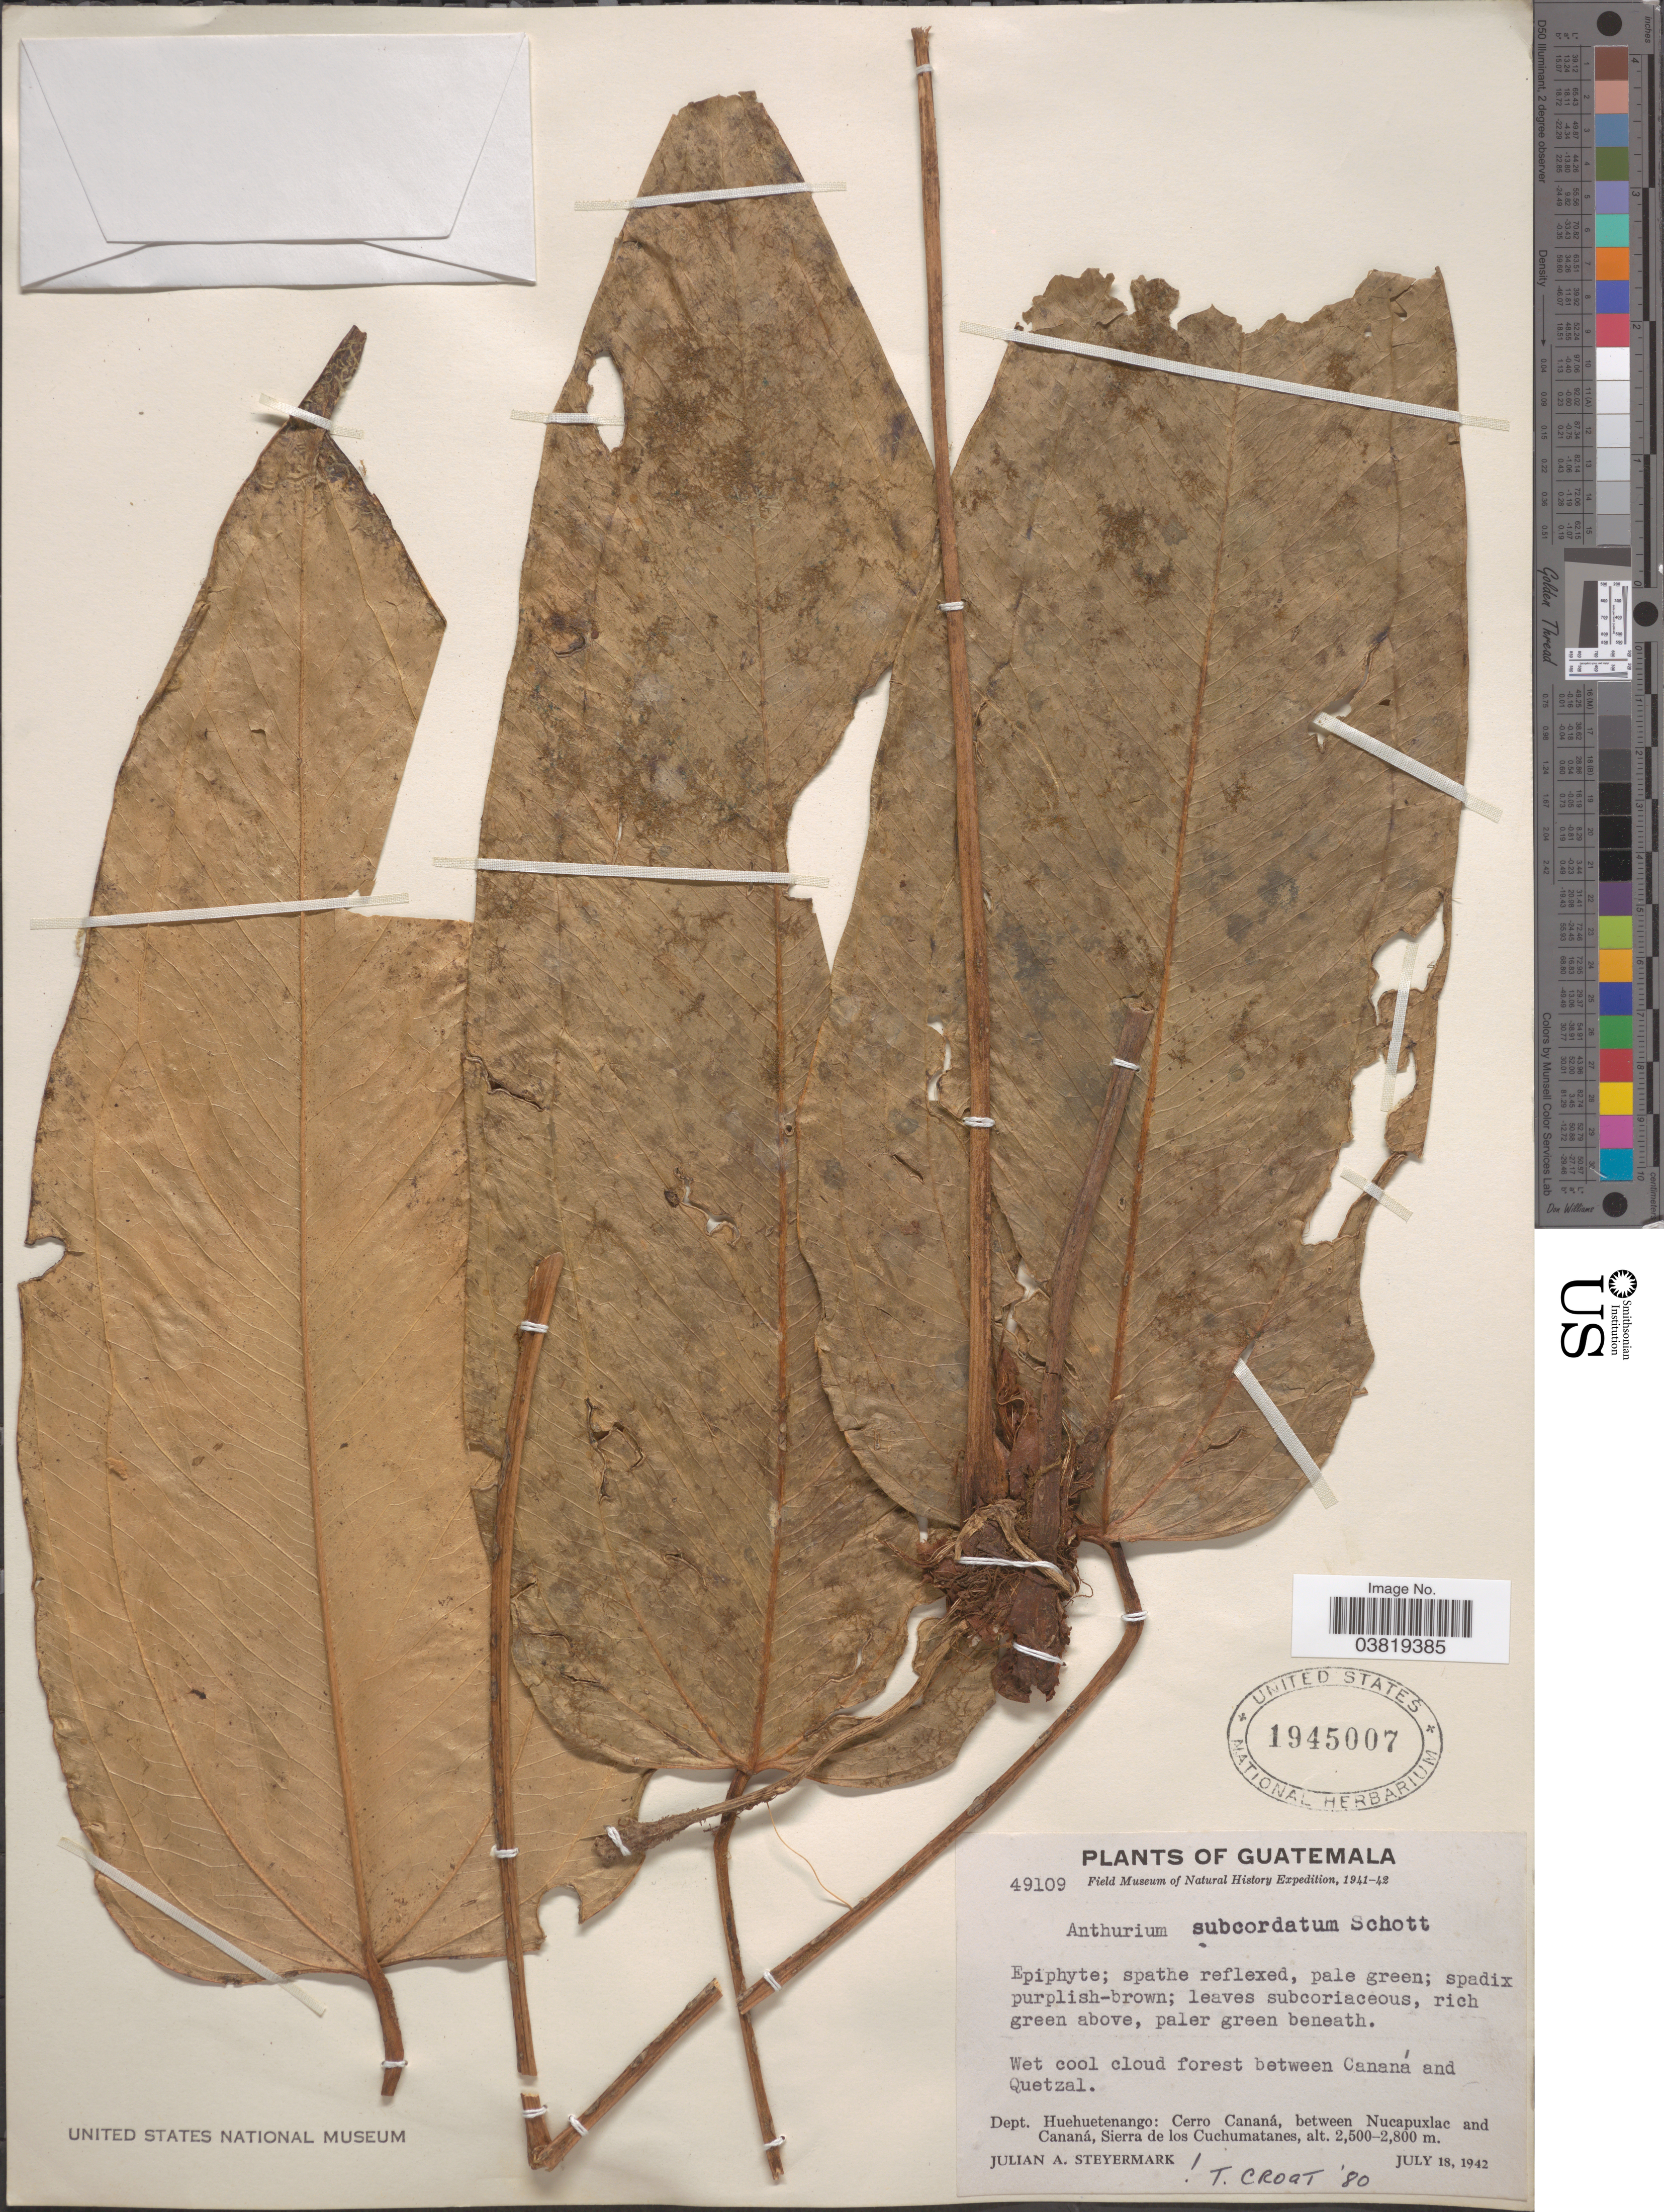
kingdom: Plantae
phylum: Tracheophyta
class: Liliopsida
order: Alismatales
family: Araceae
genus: Anthurium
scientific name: Anthurium subcordatum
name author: Schott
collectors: J. Steyermark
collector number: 49109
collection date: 1942-07-18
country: Guatemala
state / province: Huehuetenango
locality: Between Cananá and Quetzal. Dept. Huehuetenango: Cerro Cananá, between Nucapuxlac and Cananá, Sierra de los Cuchumatanes.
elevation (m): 2500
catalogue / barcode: US 1945007